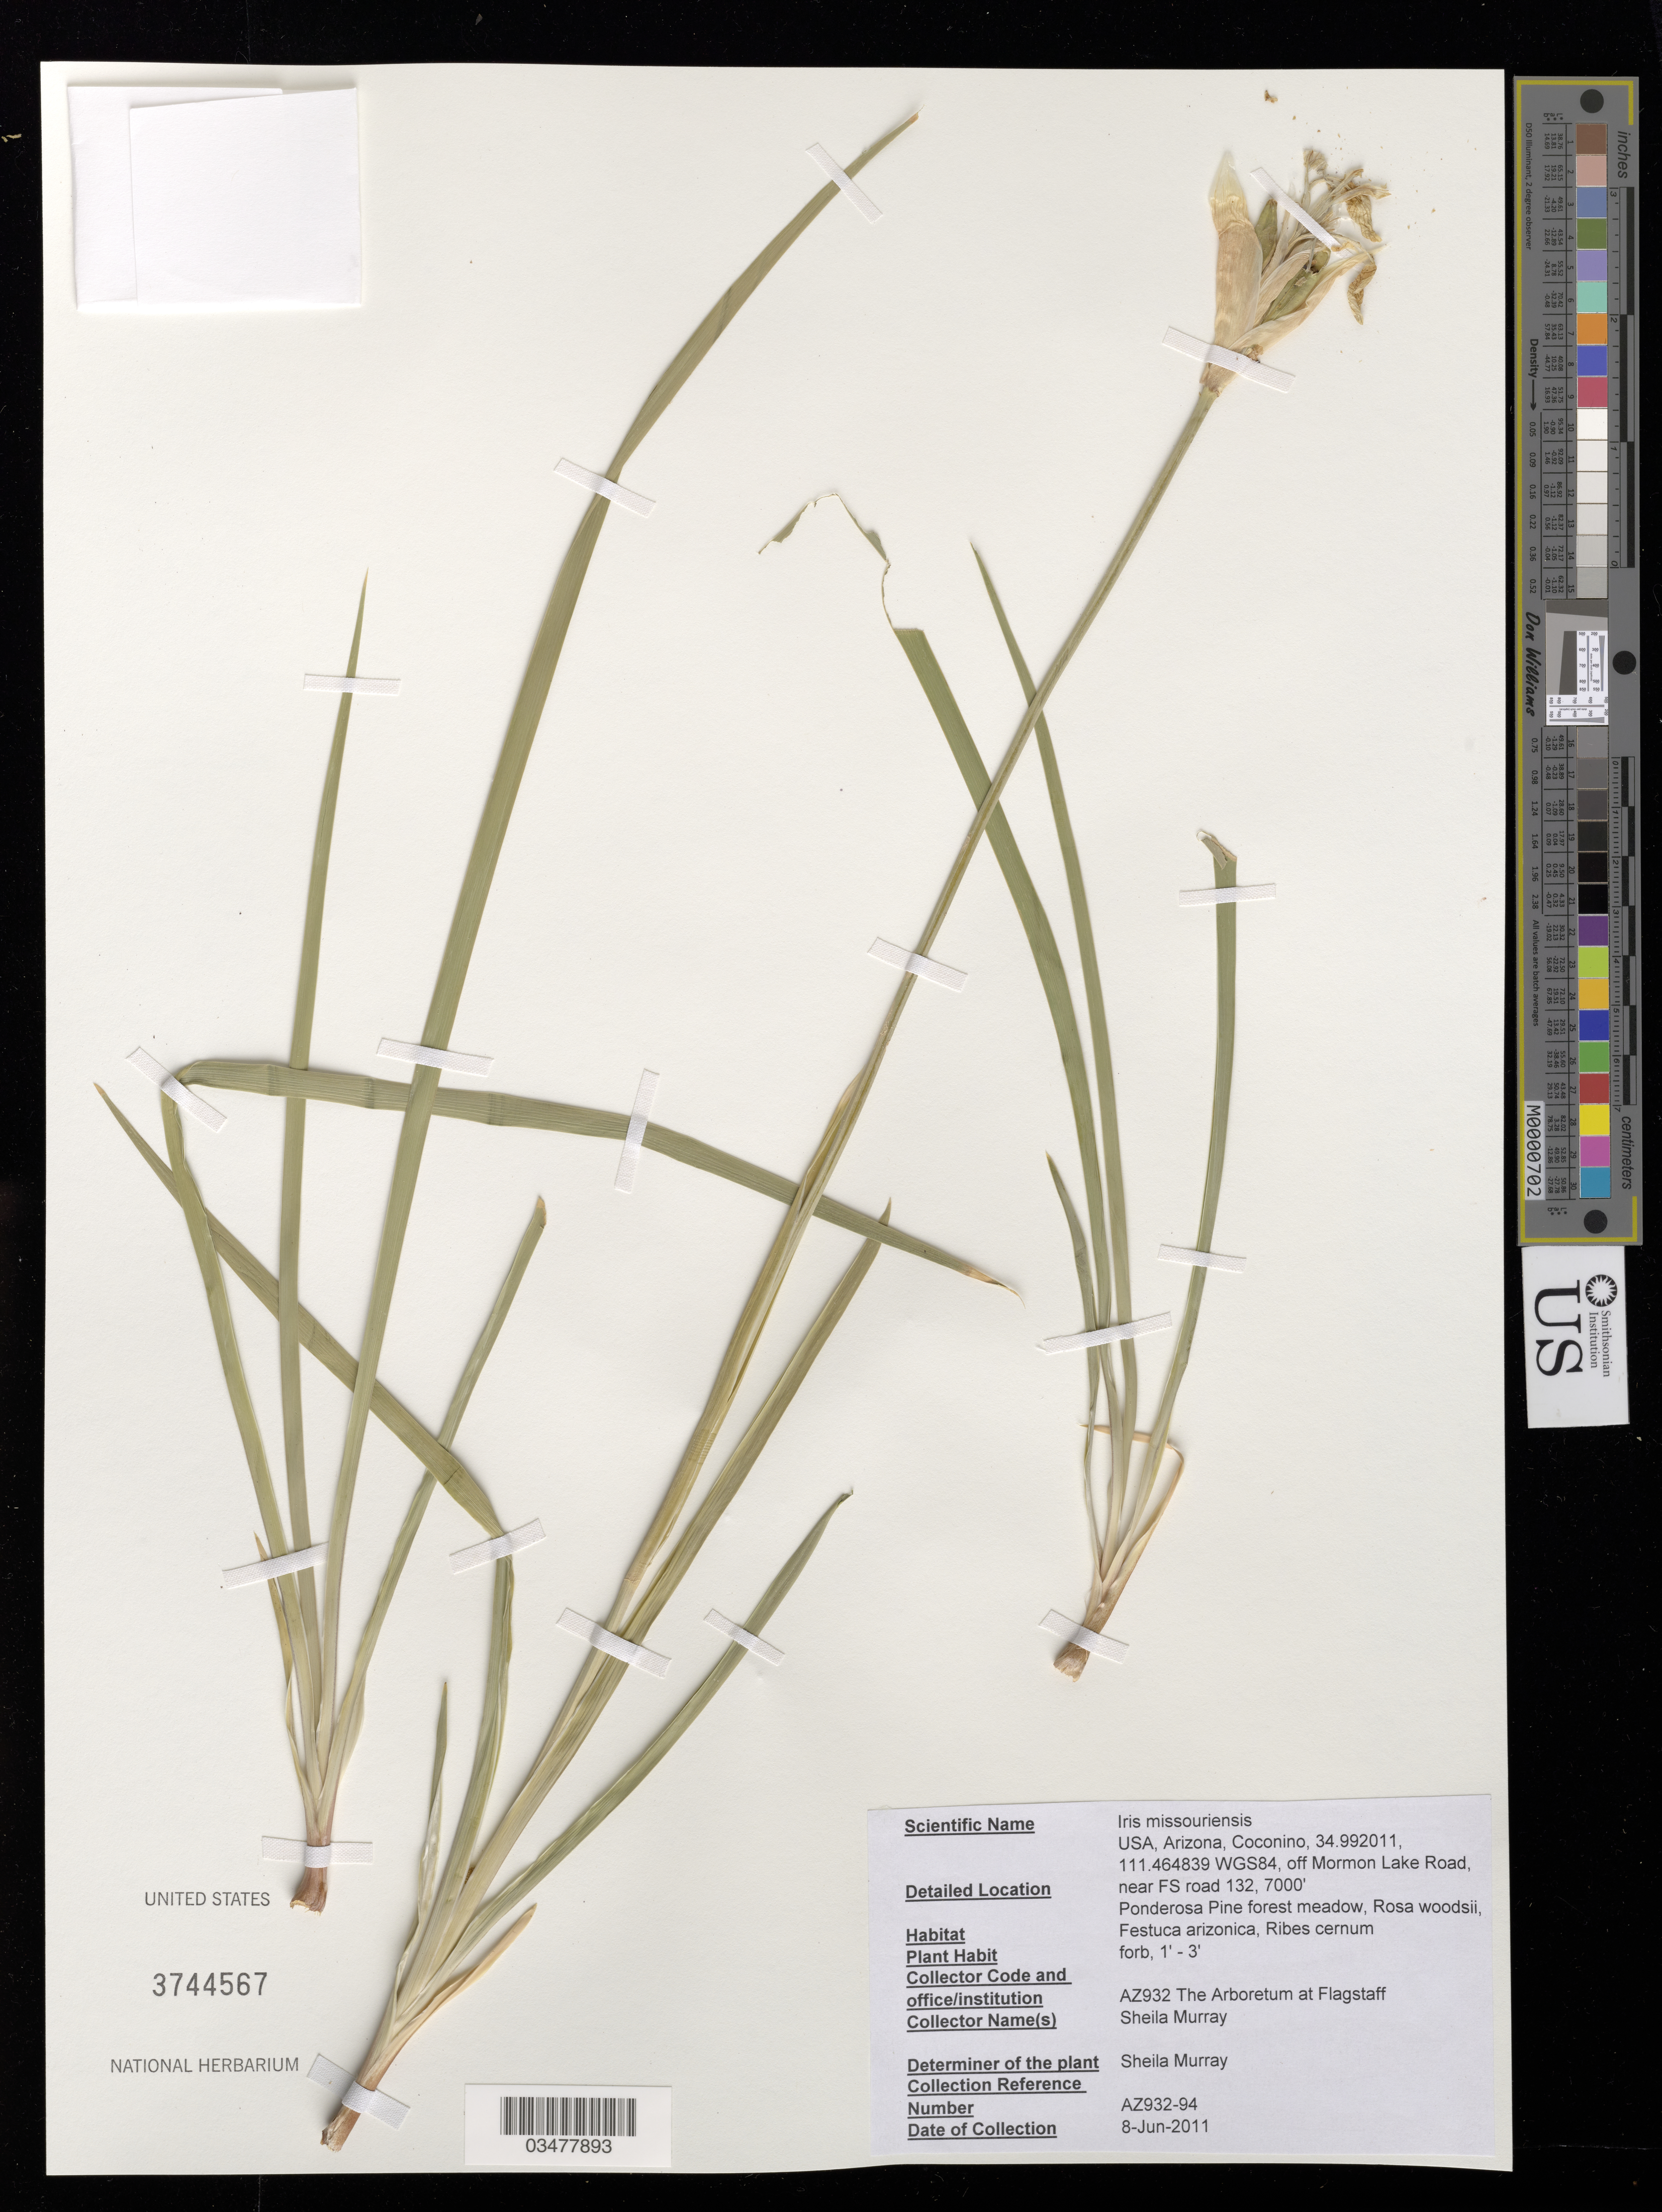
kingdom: Plantae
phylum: Tracheophyta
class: Liliopsida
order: Asparagales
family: Iridaceae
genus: Iris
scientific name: Iris missouriensis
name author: Nutt.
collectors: S. Murray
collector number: AZ932-94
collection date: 2011-06-08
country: United States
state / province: Arizona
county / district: Coconino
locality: Off Mormon Lake Road, near FS road 132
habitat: Ponderosa Pine forest meadow, Rosa woodsii, Festuca arizonica, Ribes cernum.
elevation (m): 2134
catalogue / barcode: US 3744567